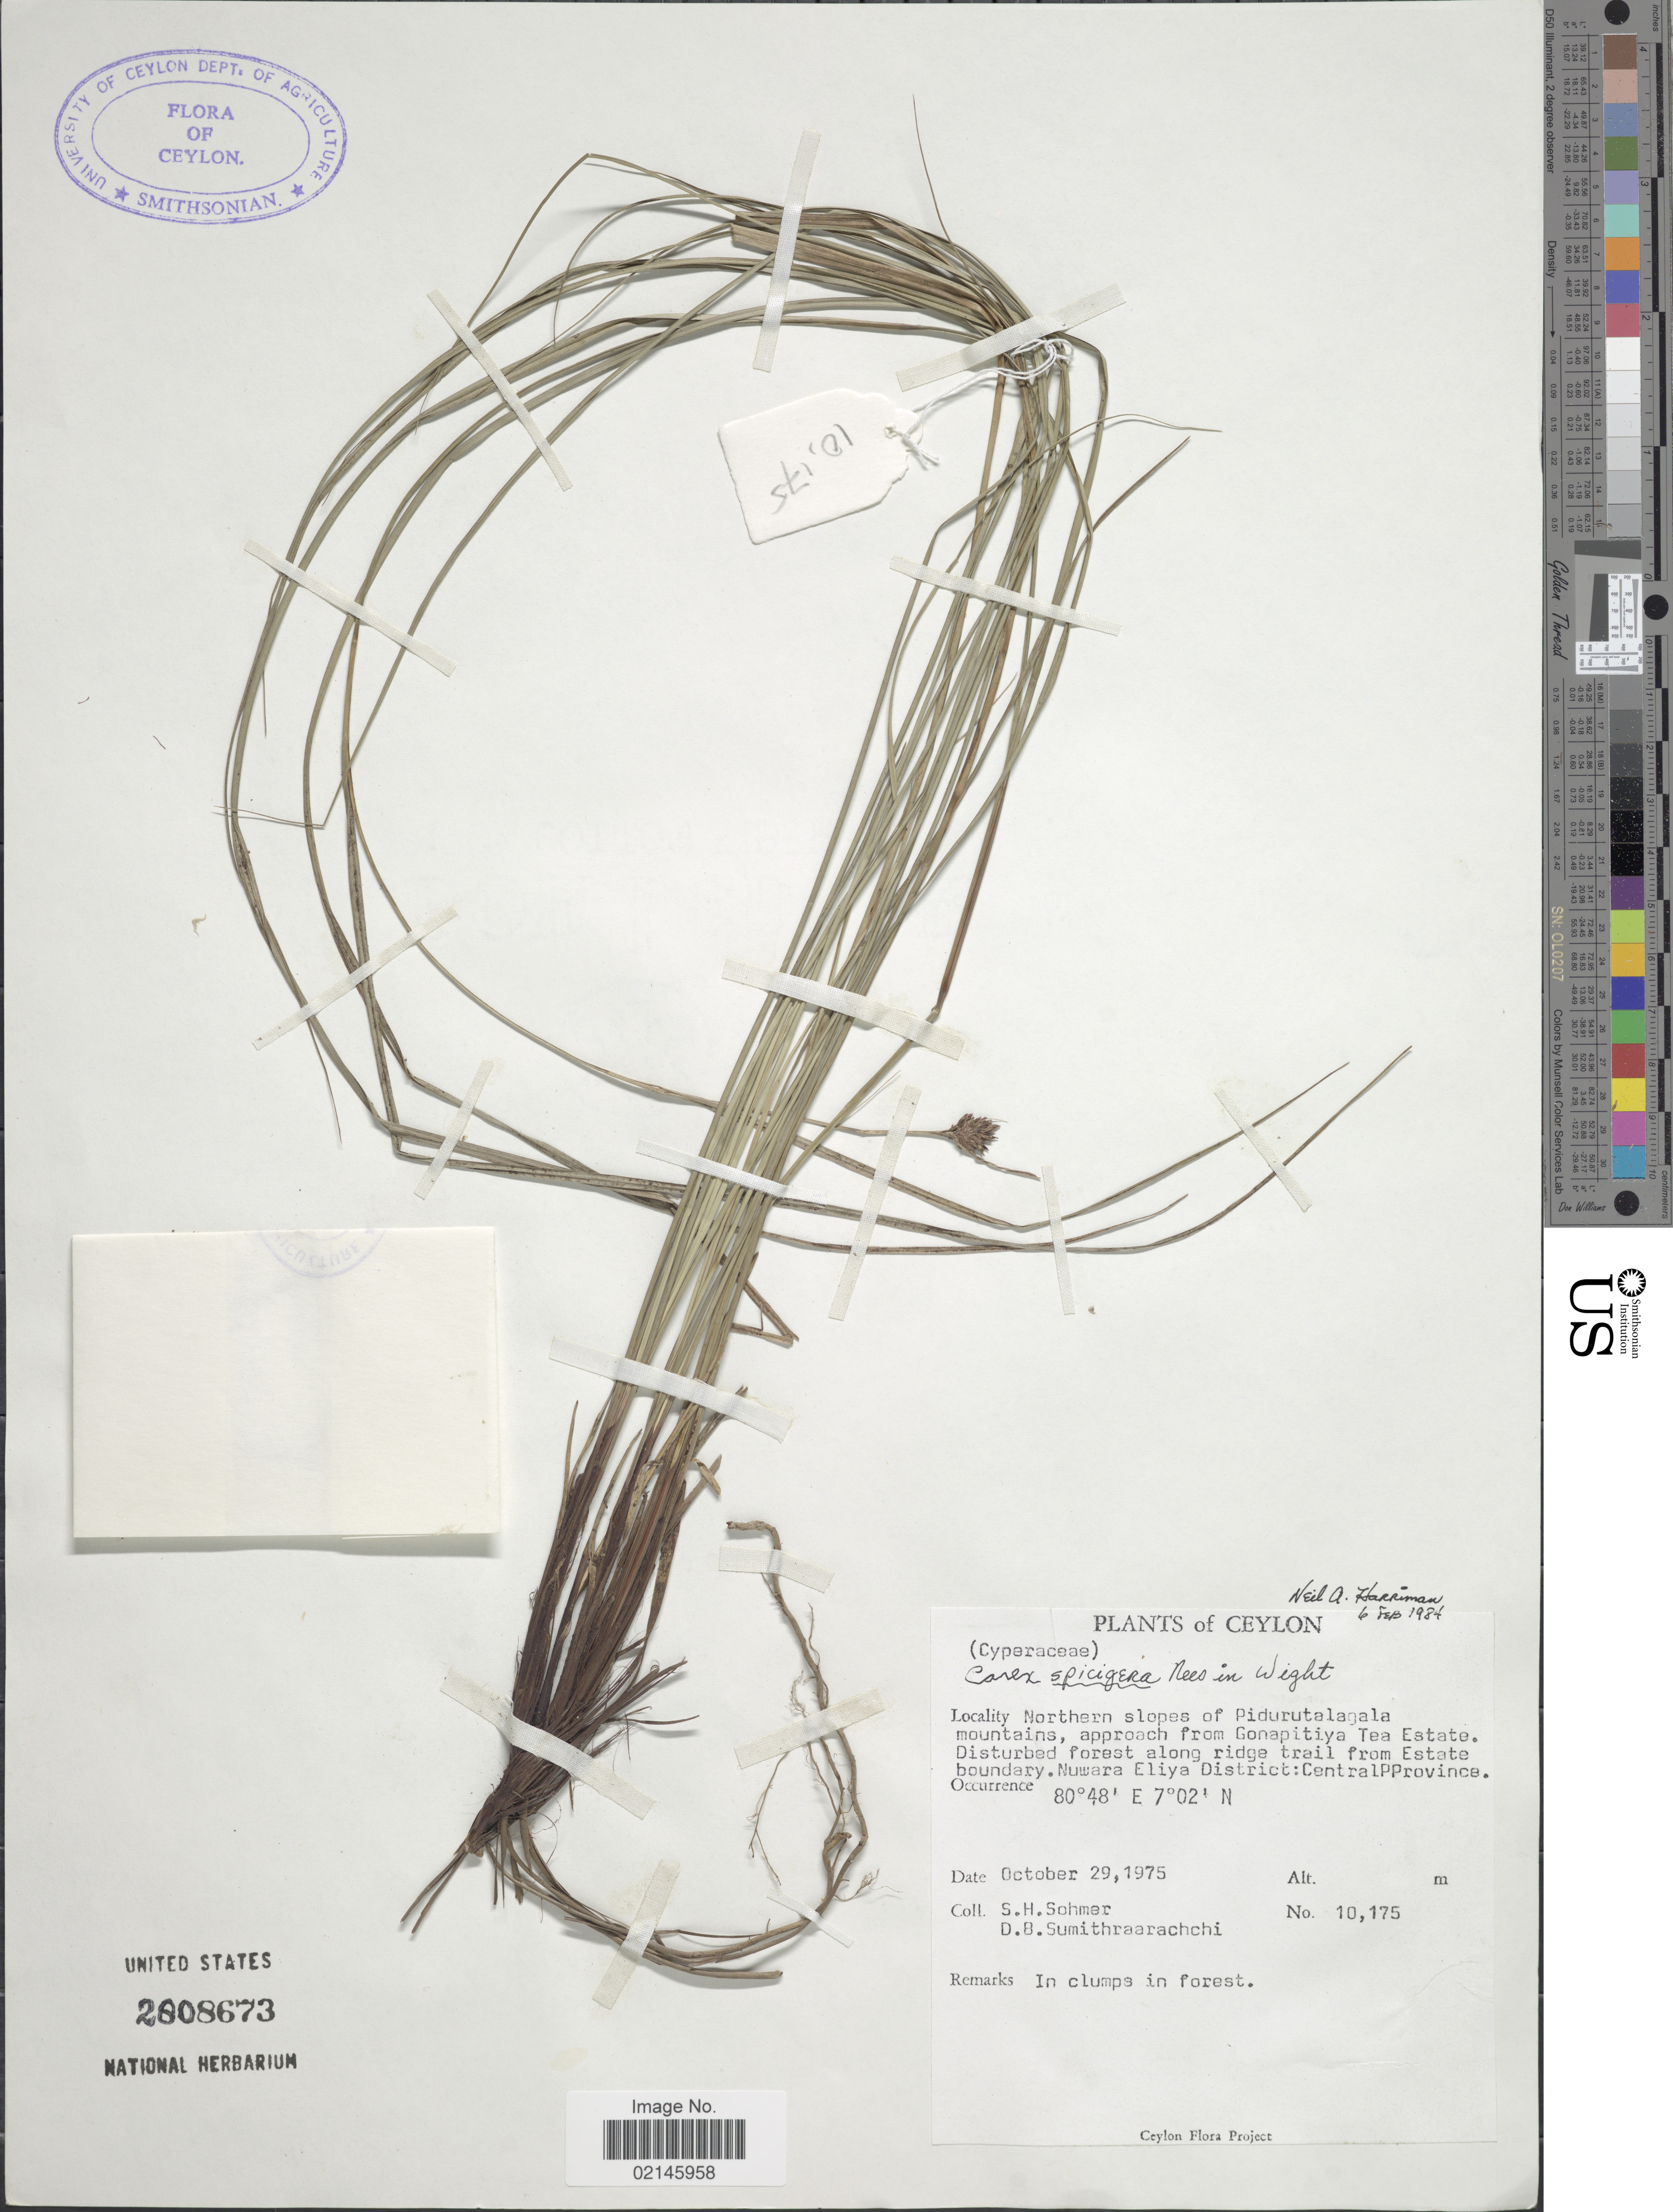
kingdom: Plantae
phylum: Tracheophyta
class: Liliopsida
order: Poales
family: Cyperaceae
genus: Carex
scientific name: Carex spicigera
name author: Nees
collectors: S. H. Sohmer & D. B. Sumithraarachchi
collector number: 10175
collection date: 1975-10-29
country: Sri Lanka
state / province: Central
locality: Ceylon. Northern slopes of Pidurutalagala mountains, approach from Gonapitiya Teas Estate. Disturbed forest along ridge trail from Estate boundary. Nuwara Eliya District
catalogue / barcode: US 2808673